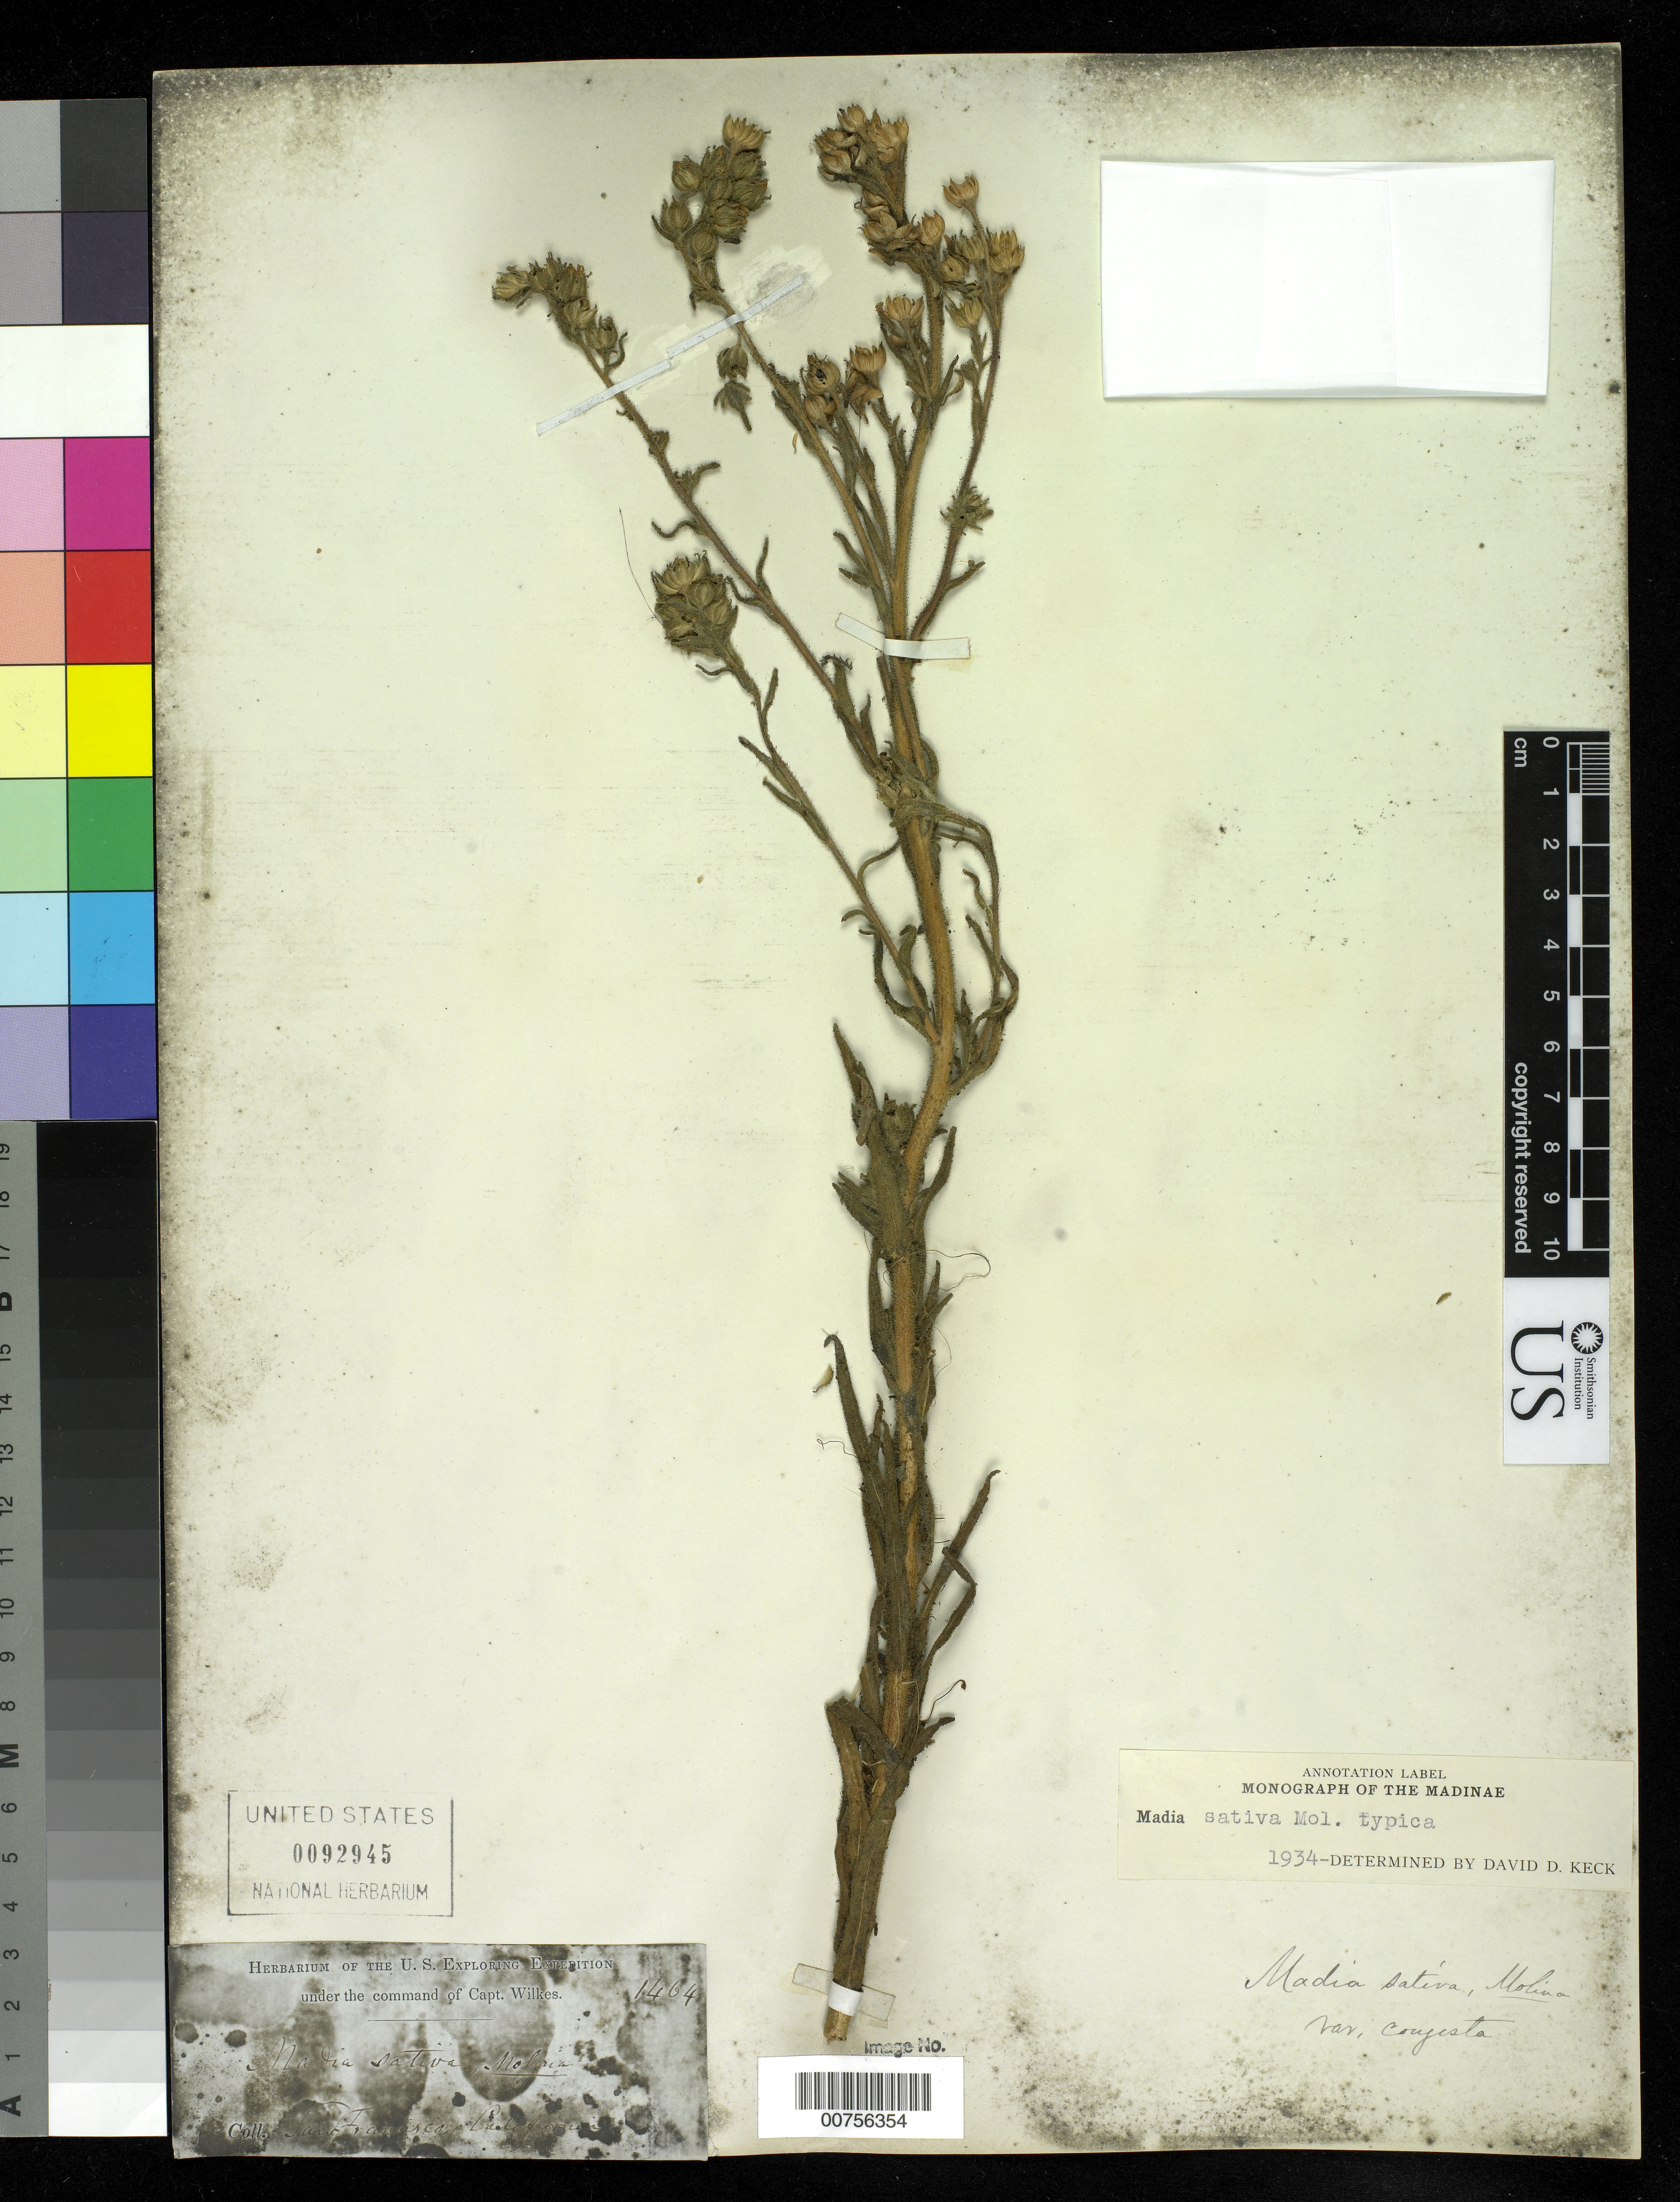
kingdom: Plantae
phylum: Tracheophyta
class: Magnoliopsida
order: Asterales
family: Asteraceae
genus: Madia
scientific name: Madia sativa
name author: Molina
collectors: Wilkes Explor. Exped.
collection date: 1838/1842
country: United States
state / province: California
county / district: San Francisco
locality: San Francisco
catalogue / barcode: US 92945